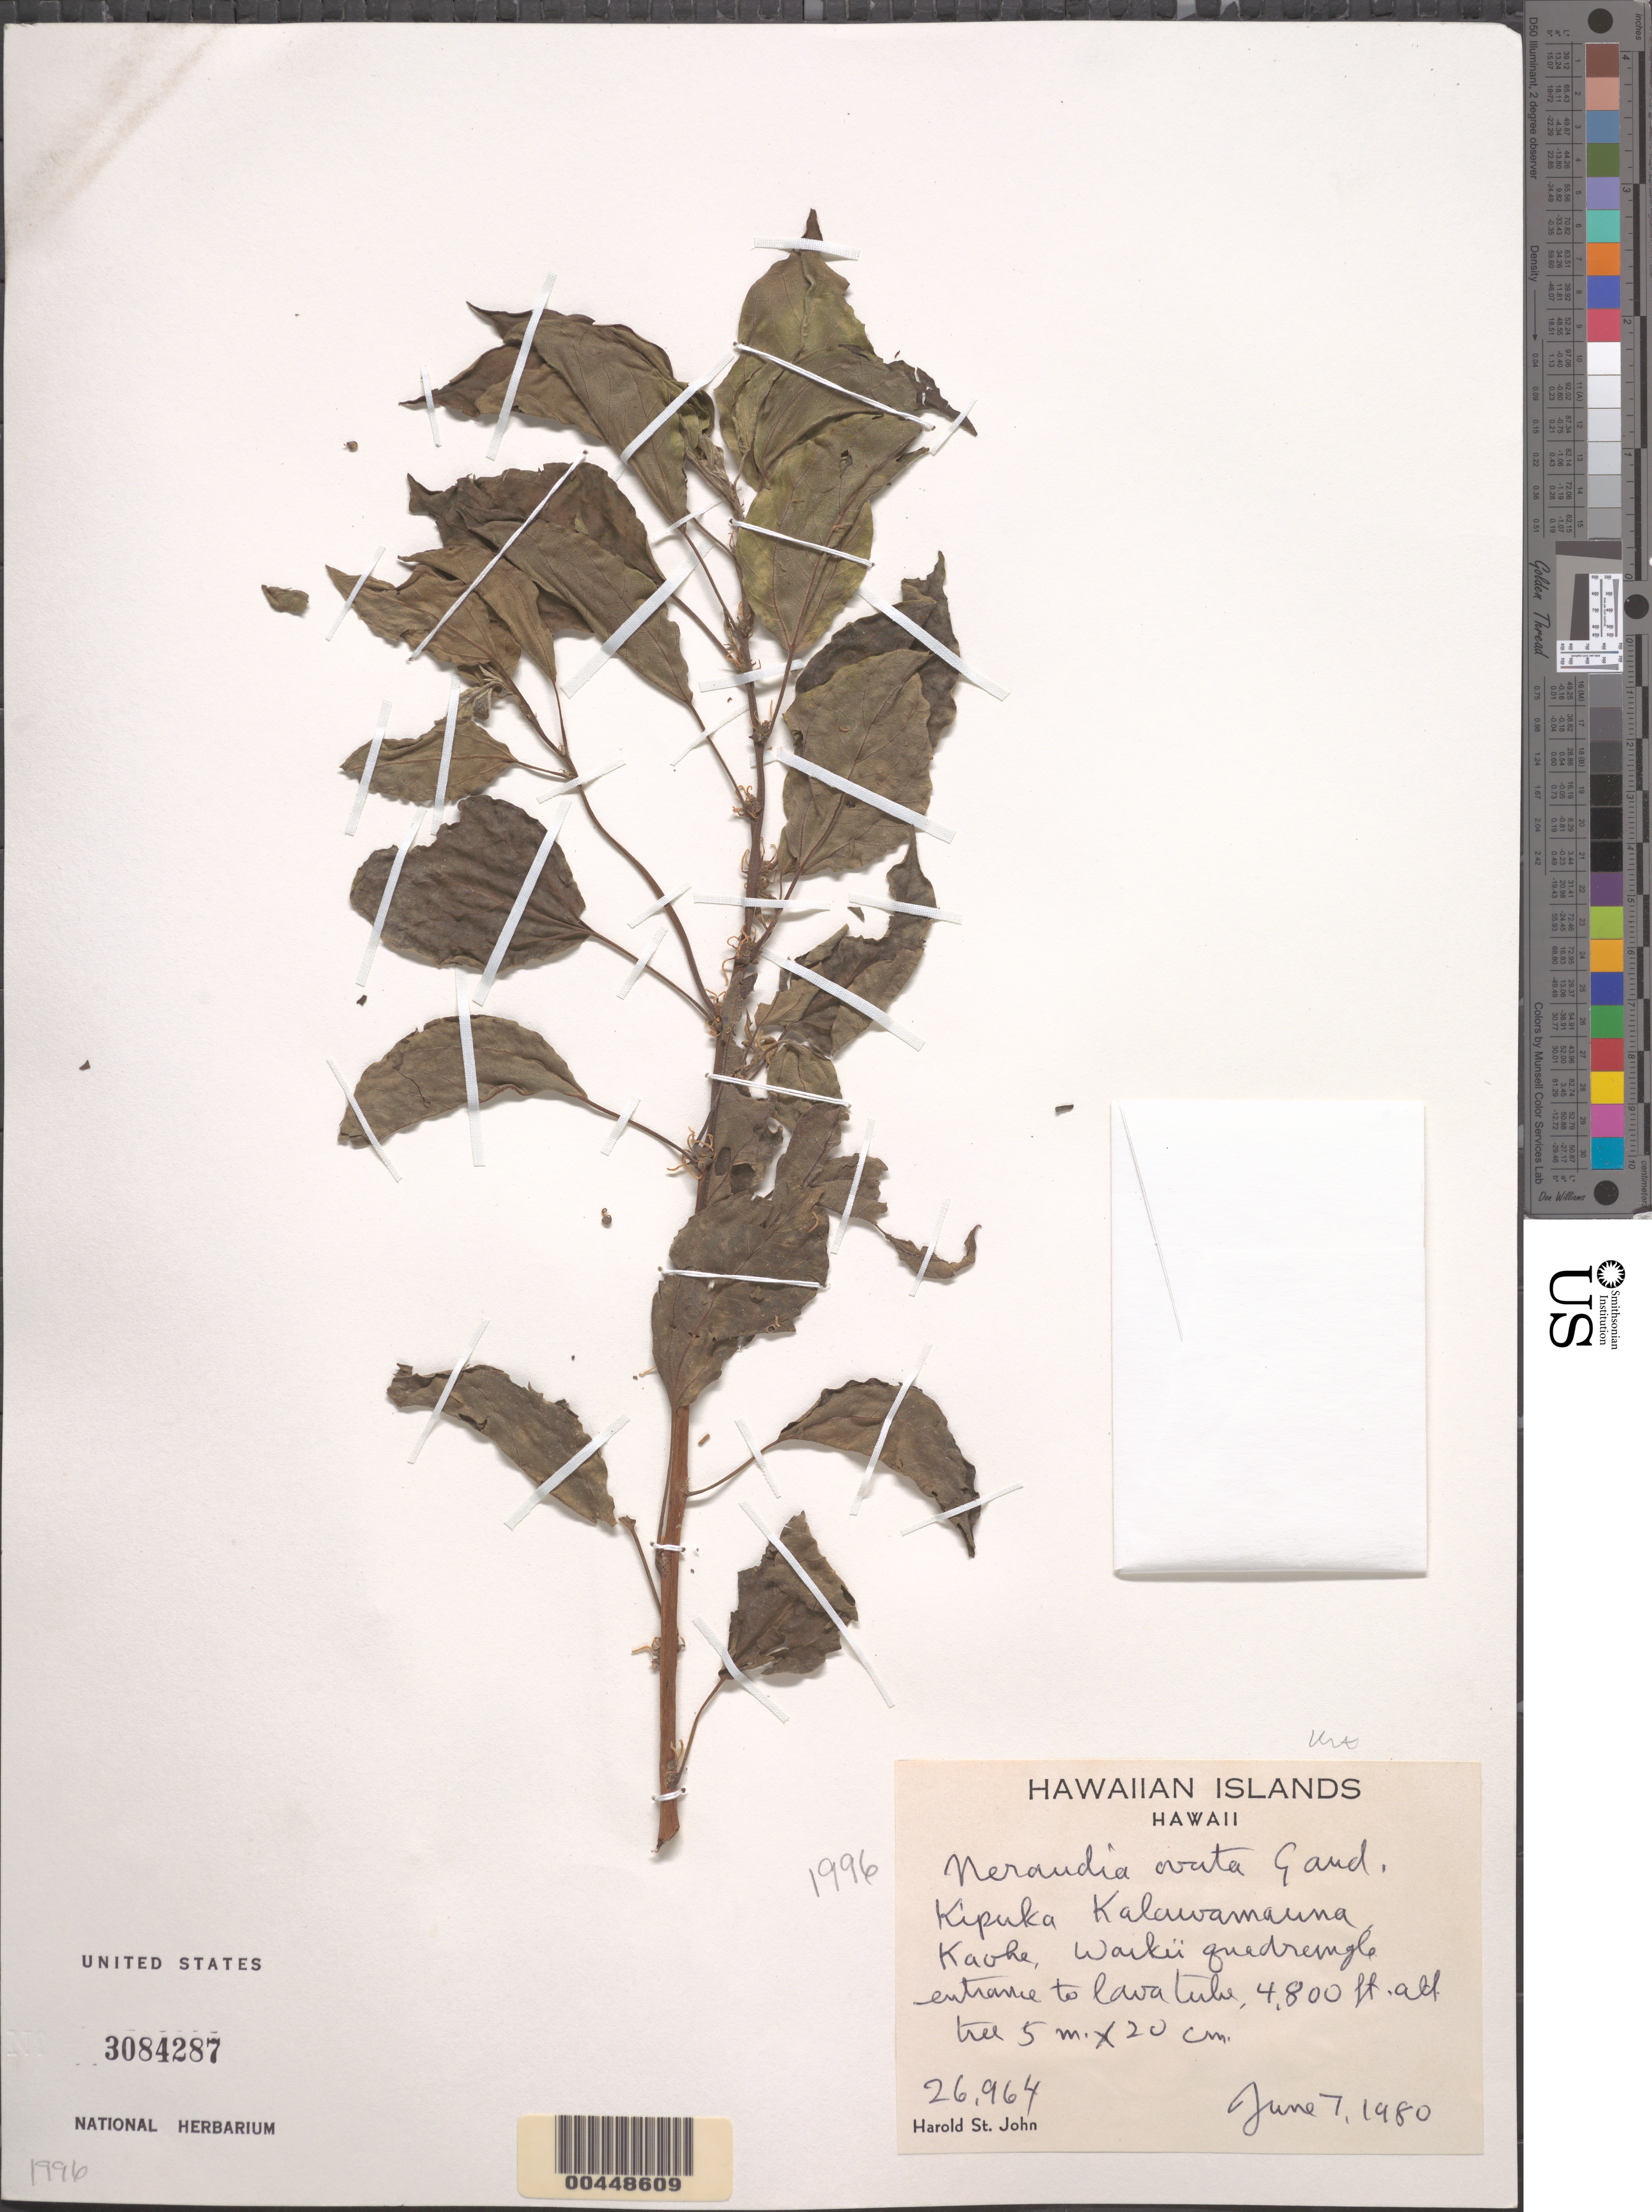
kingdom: Plantae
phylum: Tracheophyta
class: Magnoliopsida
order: Rosales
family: Urticaceae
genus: Neraudia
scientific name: Neraudia ovata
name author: Gaudich.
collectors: H. St. John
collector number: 26964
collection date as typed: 7 Jun 1980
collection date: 1980-06-07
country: United States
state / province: Hawaii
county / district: Hawaii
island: Hawaii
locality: Kipuka, Kalawamauna, Kaohe, Waikii quadrangle, entrance to lava tube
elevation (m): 1463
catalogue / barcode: US 3084287